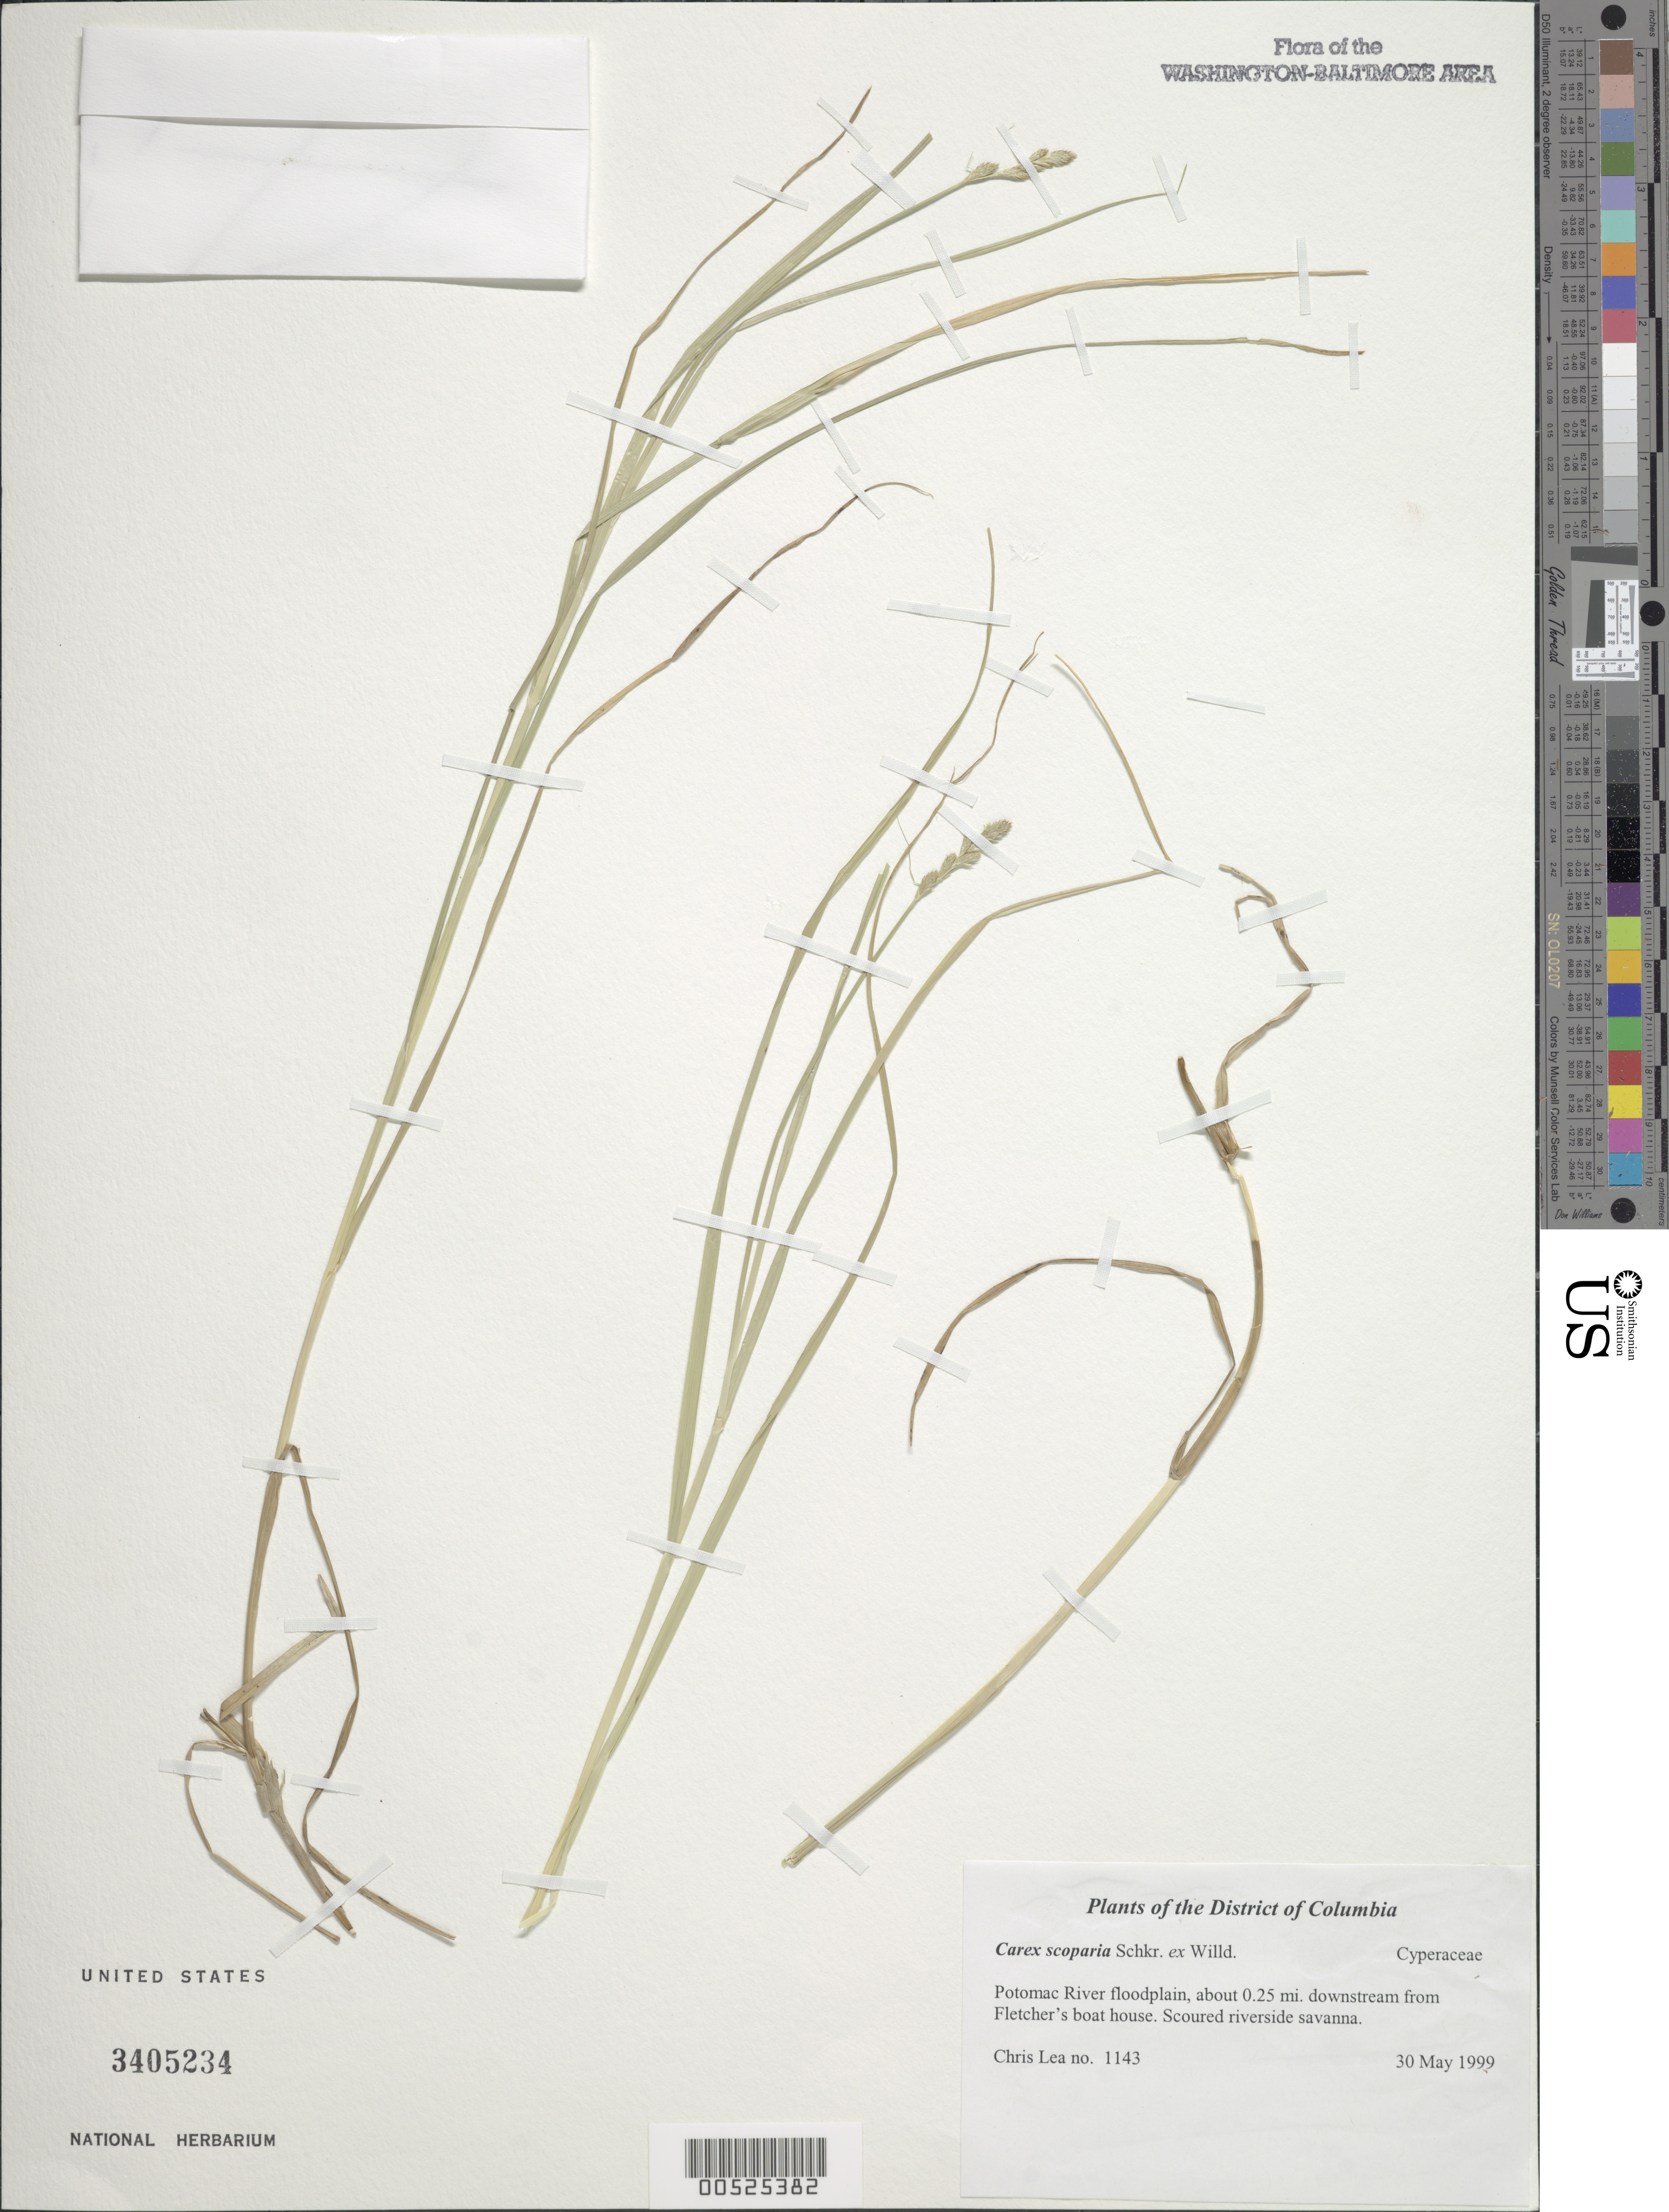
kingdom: Plantae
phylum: Tracheophyta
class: Liliopsida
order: Poales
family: Cyperaceae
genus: Carex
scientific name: Carex scoparia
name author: Schkuhr ex Willd.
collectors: C. Lea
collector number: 1143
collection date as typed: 30 May 1999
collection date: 1999-05-30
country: United States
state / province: District of Columbia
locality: Potomac River floodplain, about 0.25 mi. downstream from Fletcher's boat house.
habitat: Scoured riverside savanna.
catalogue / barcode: US 3405234